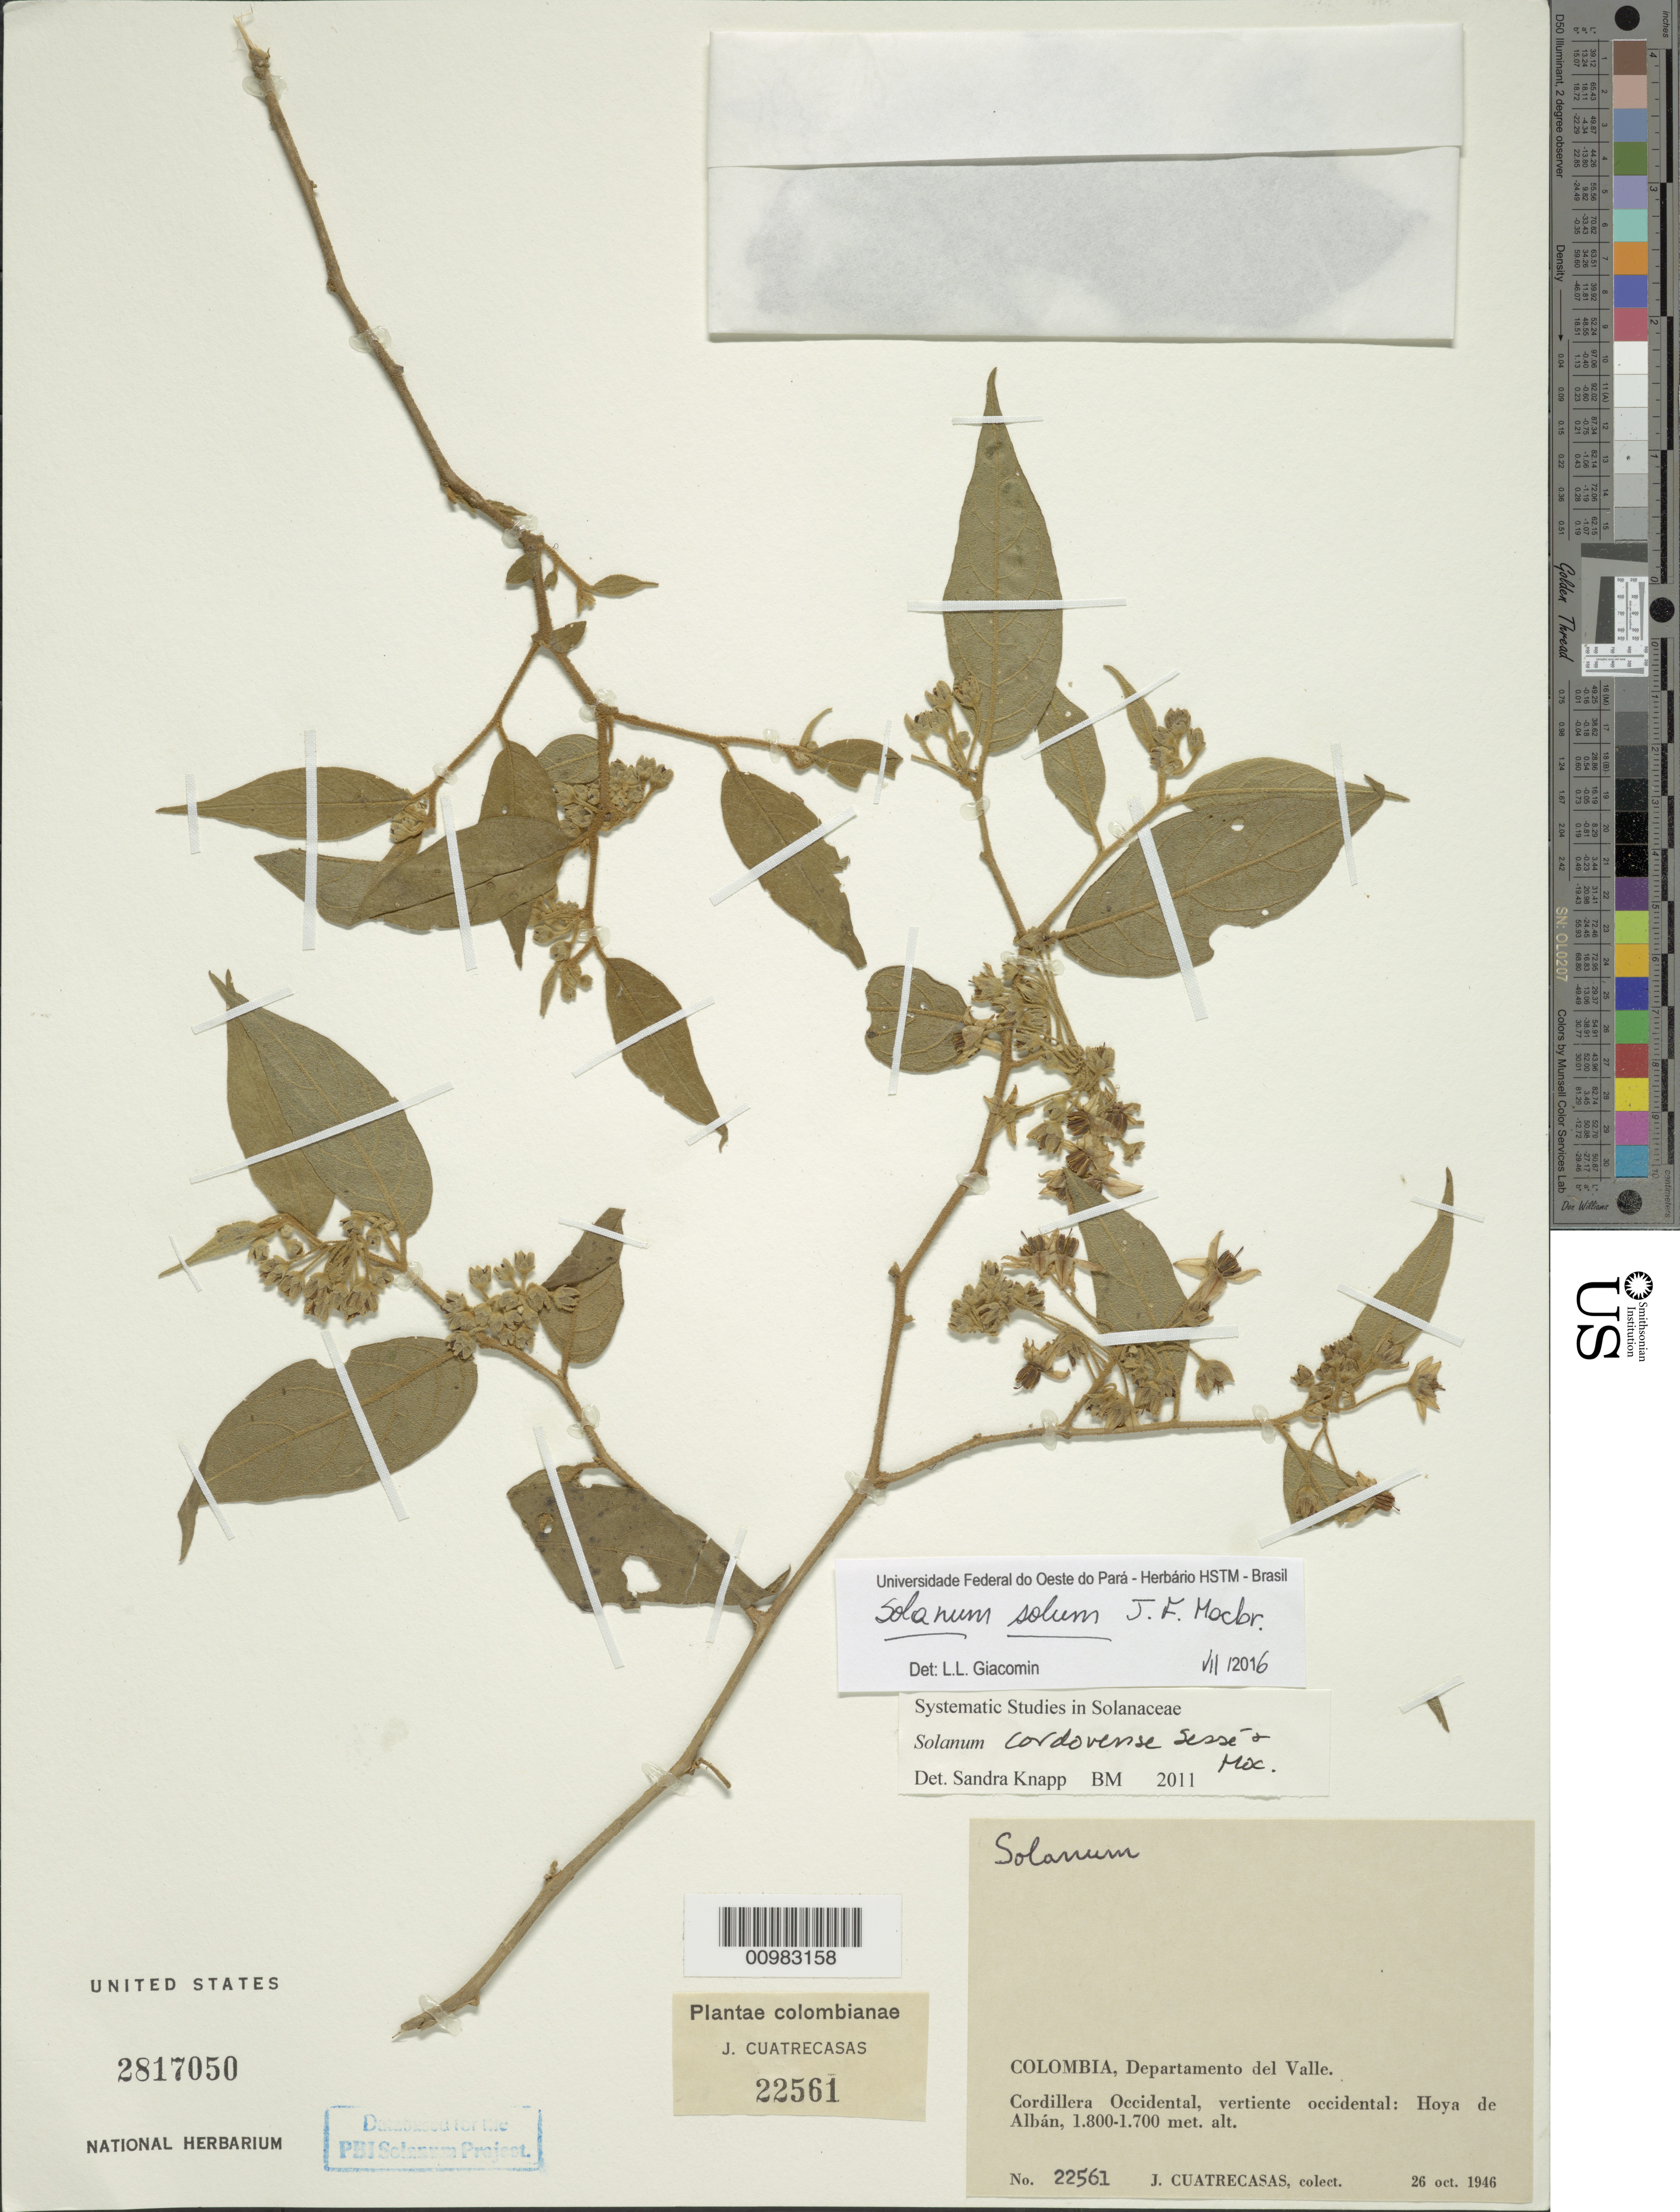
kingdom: Plantae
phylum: Tracheophyta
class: Magnoliopsida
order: Solanales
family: Solanaceae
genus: Solanum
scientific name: Solanum solum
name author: J.F. Macbr.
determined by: Giacomin, L. L.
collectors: J. Cuatrecasas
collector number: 22561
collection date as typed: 26 Oct 1946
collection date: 1946-10-26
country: Colombia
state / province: Valle del Cauca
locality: Crodillera Occidental, vertiente occidental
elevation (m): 1700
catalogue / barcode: US 2817050